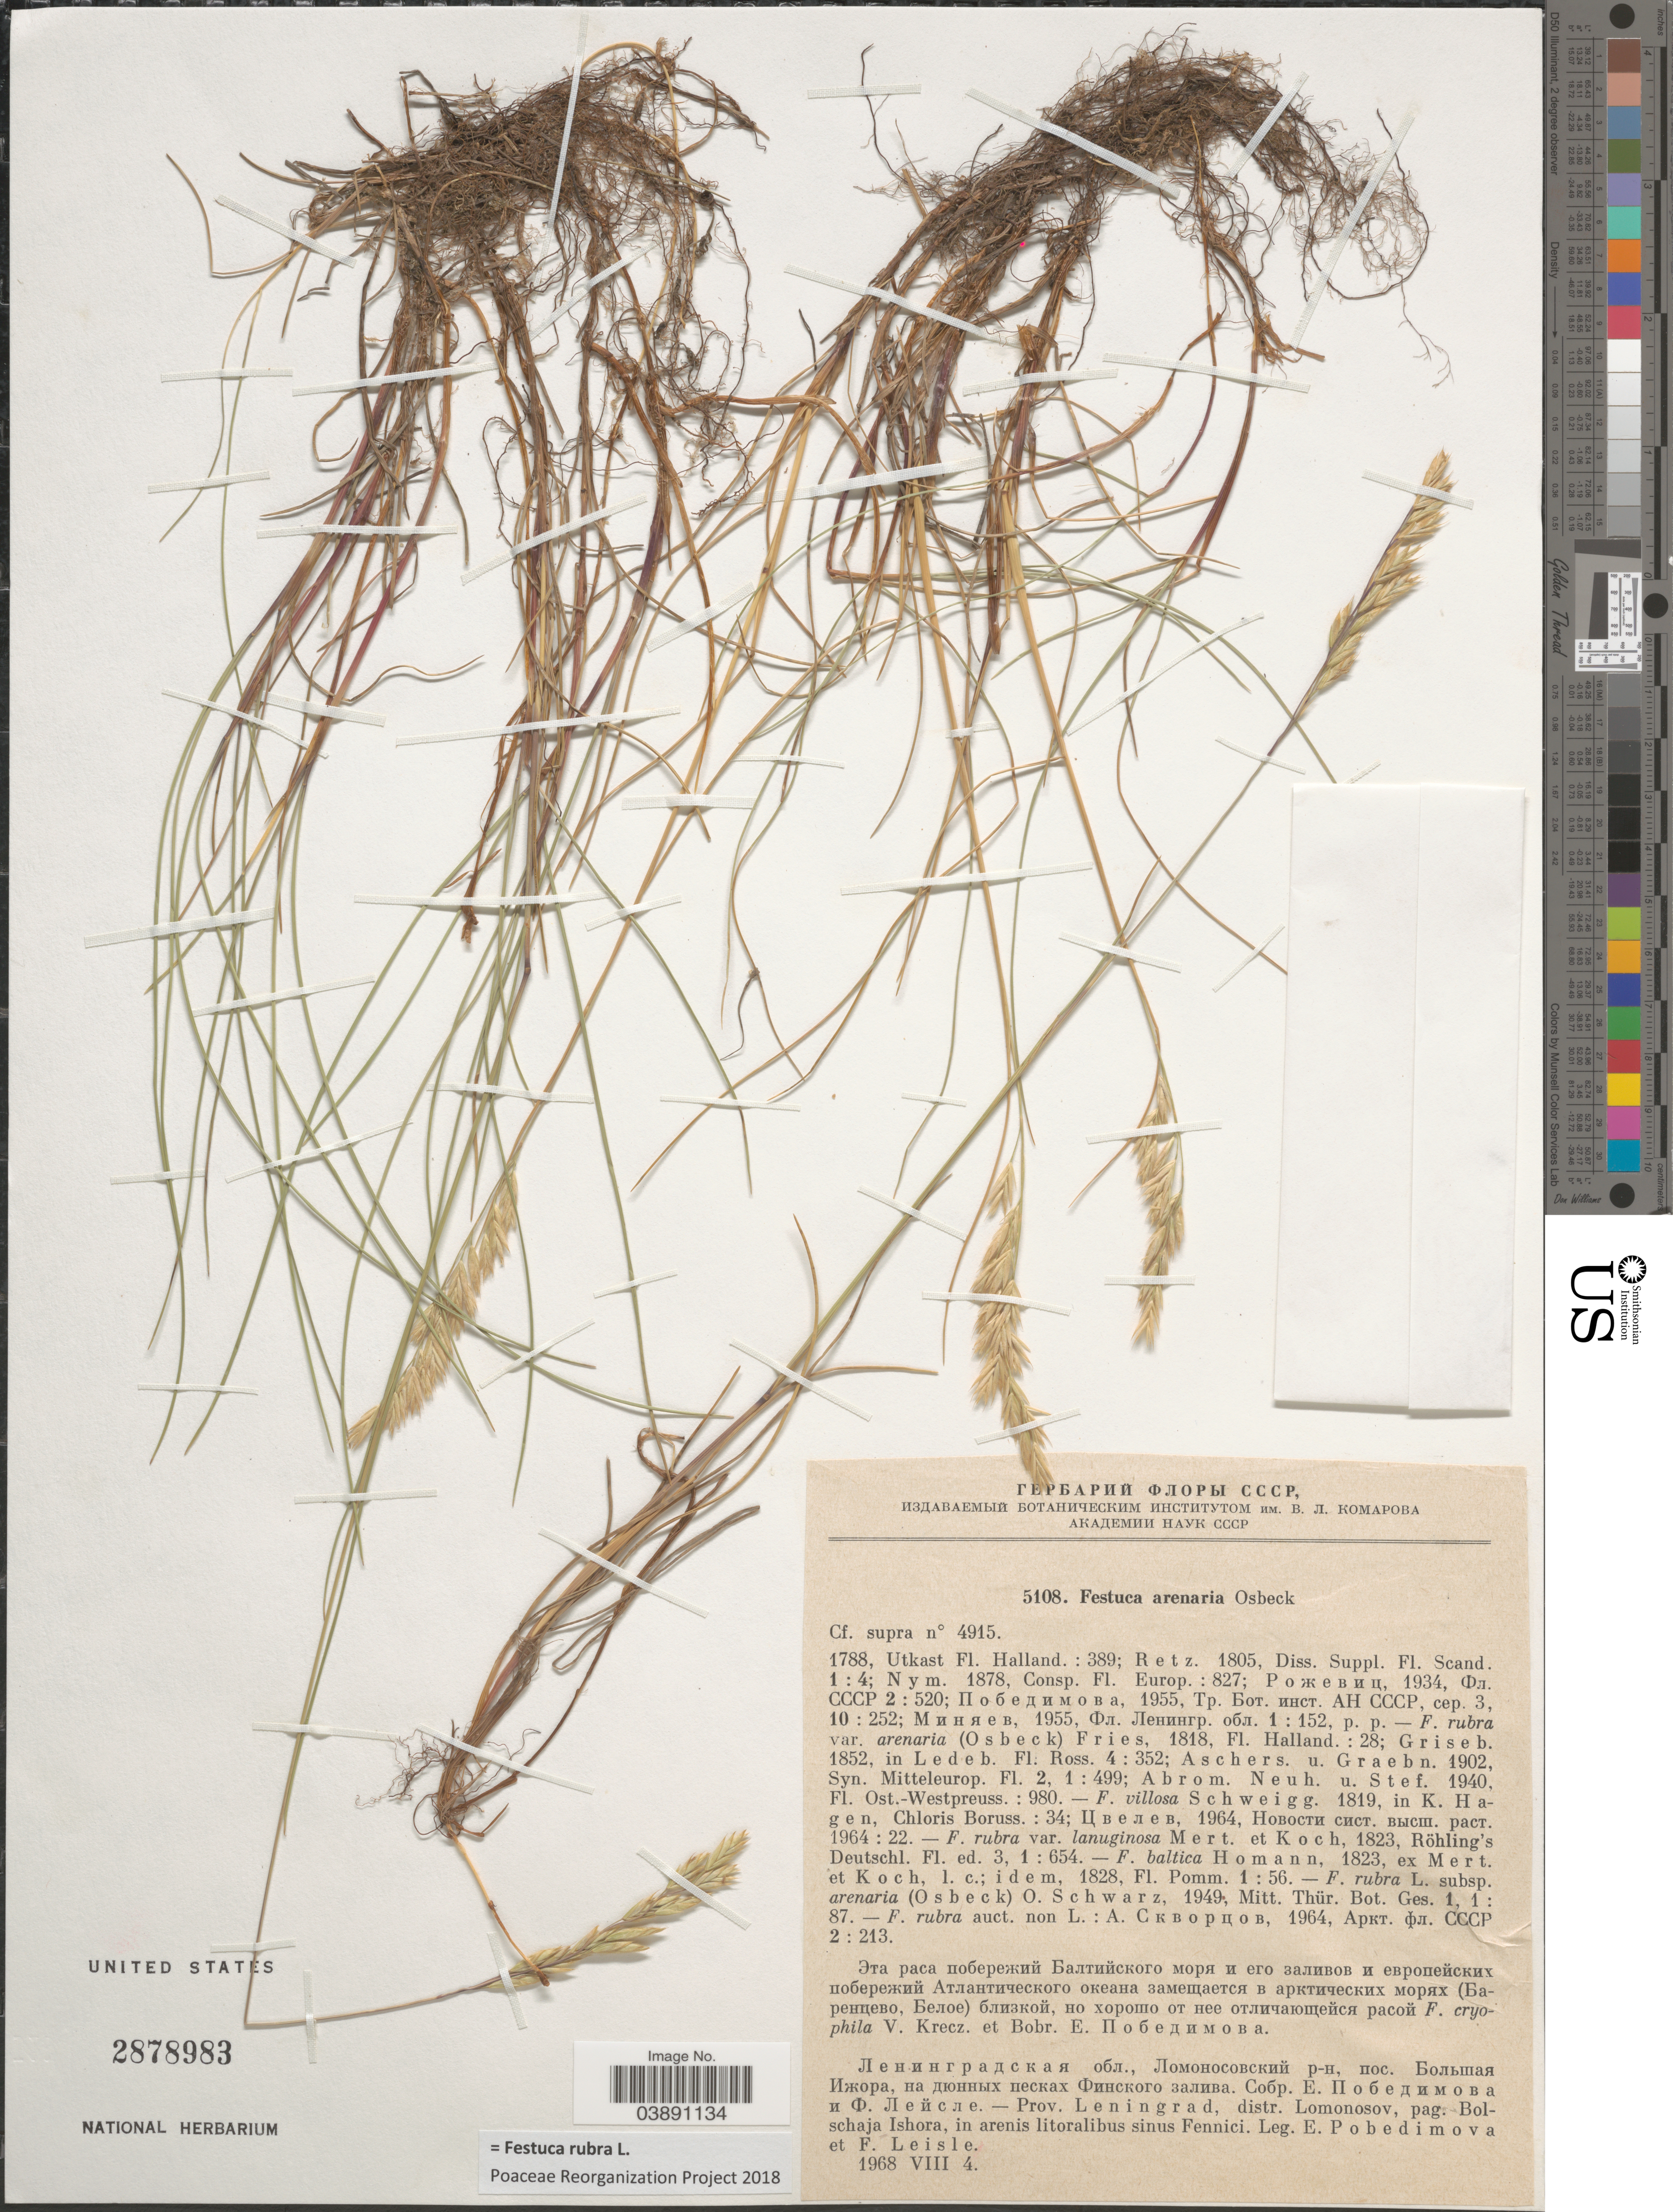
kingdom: Plantae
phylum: Tracheophyta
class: Liliopsida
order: Poales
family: Poaceae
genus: Festuca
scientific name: Festuca rubra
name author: L.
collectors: E. Pobedimova & F. Leisle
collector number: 5108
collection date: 1968-08-04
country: Russian Federation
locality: Prov. Leningrad, distr. Lomonosov, pag. Bolschaja Ishora, in arenis litoralibus sinus Fennici.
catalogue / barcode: US 2878983